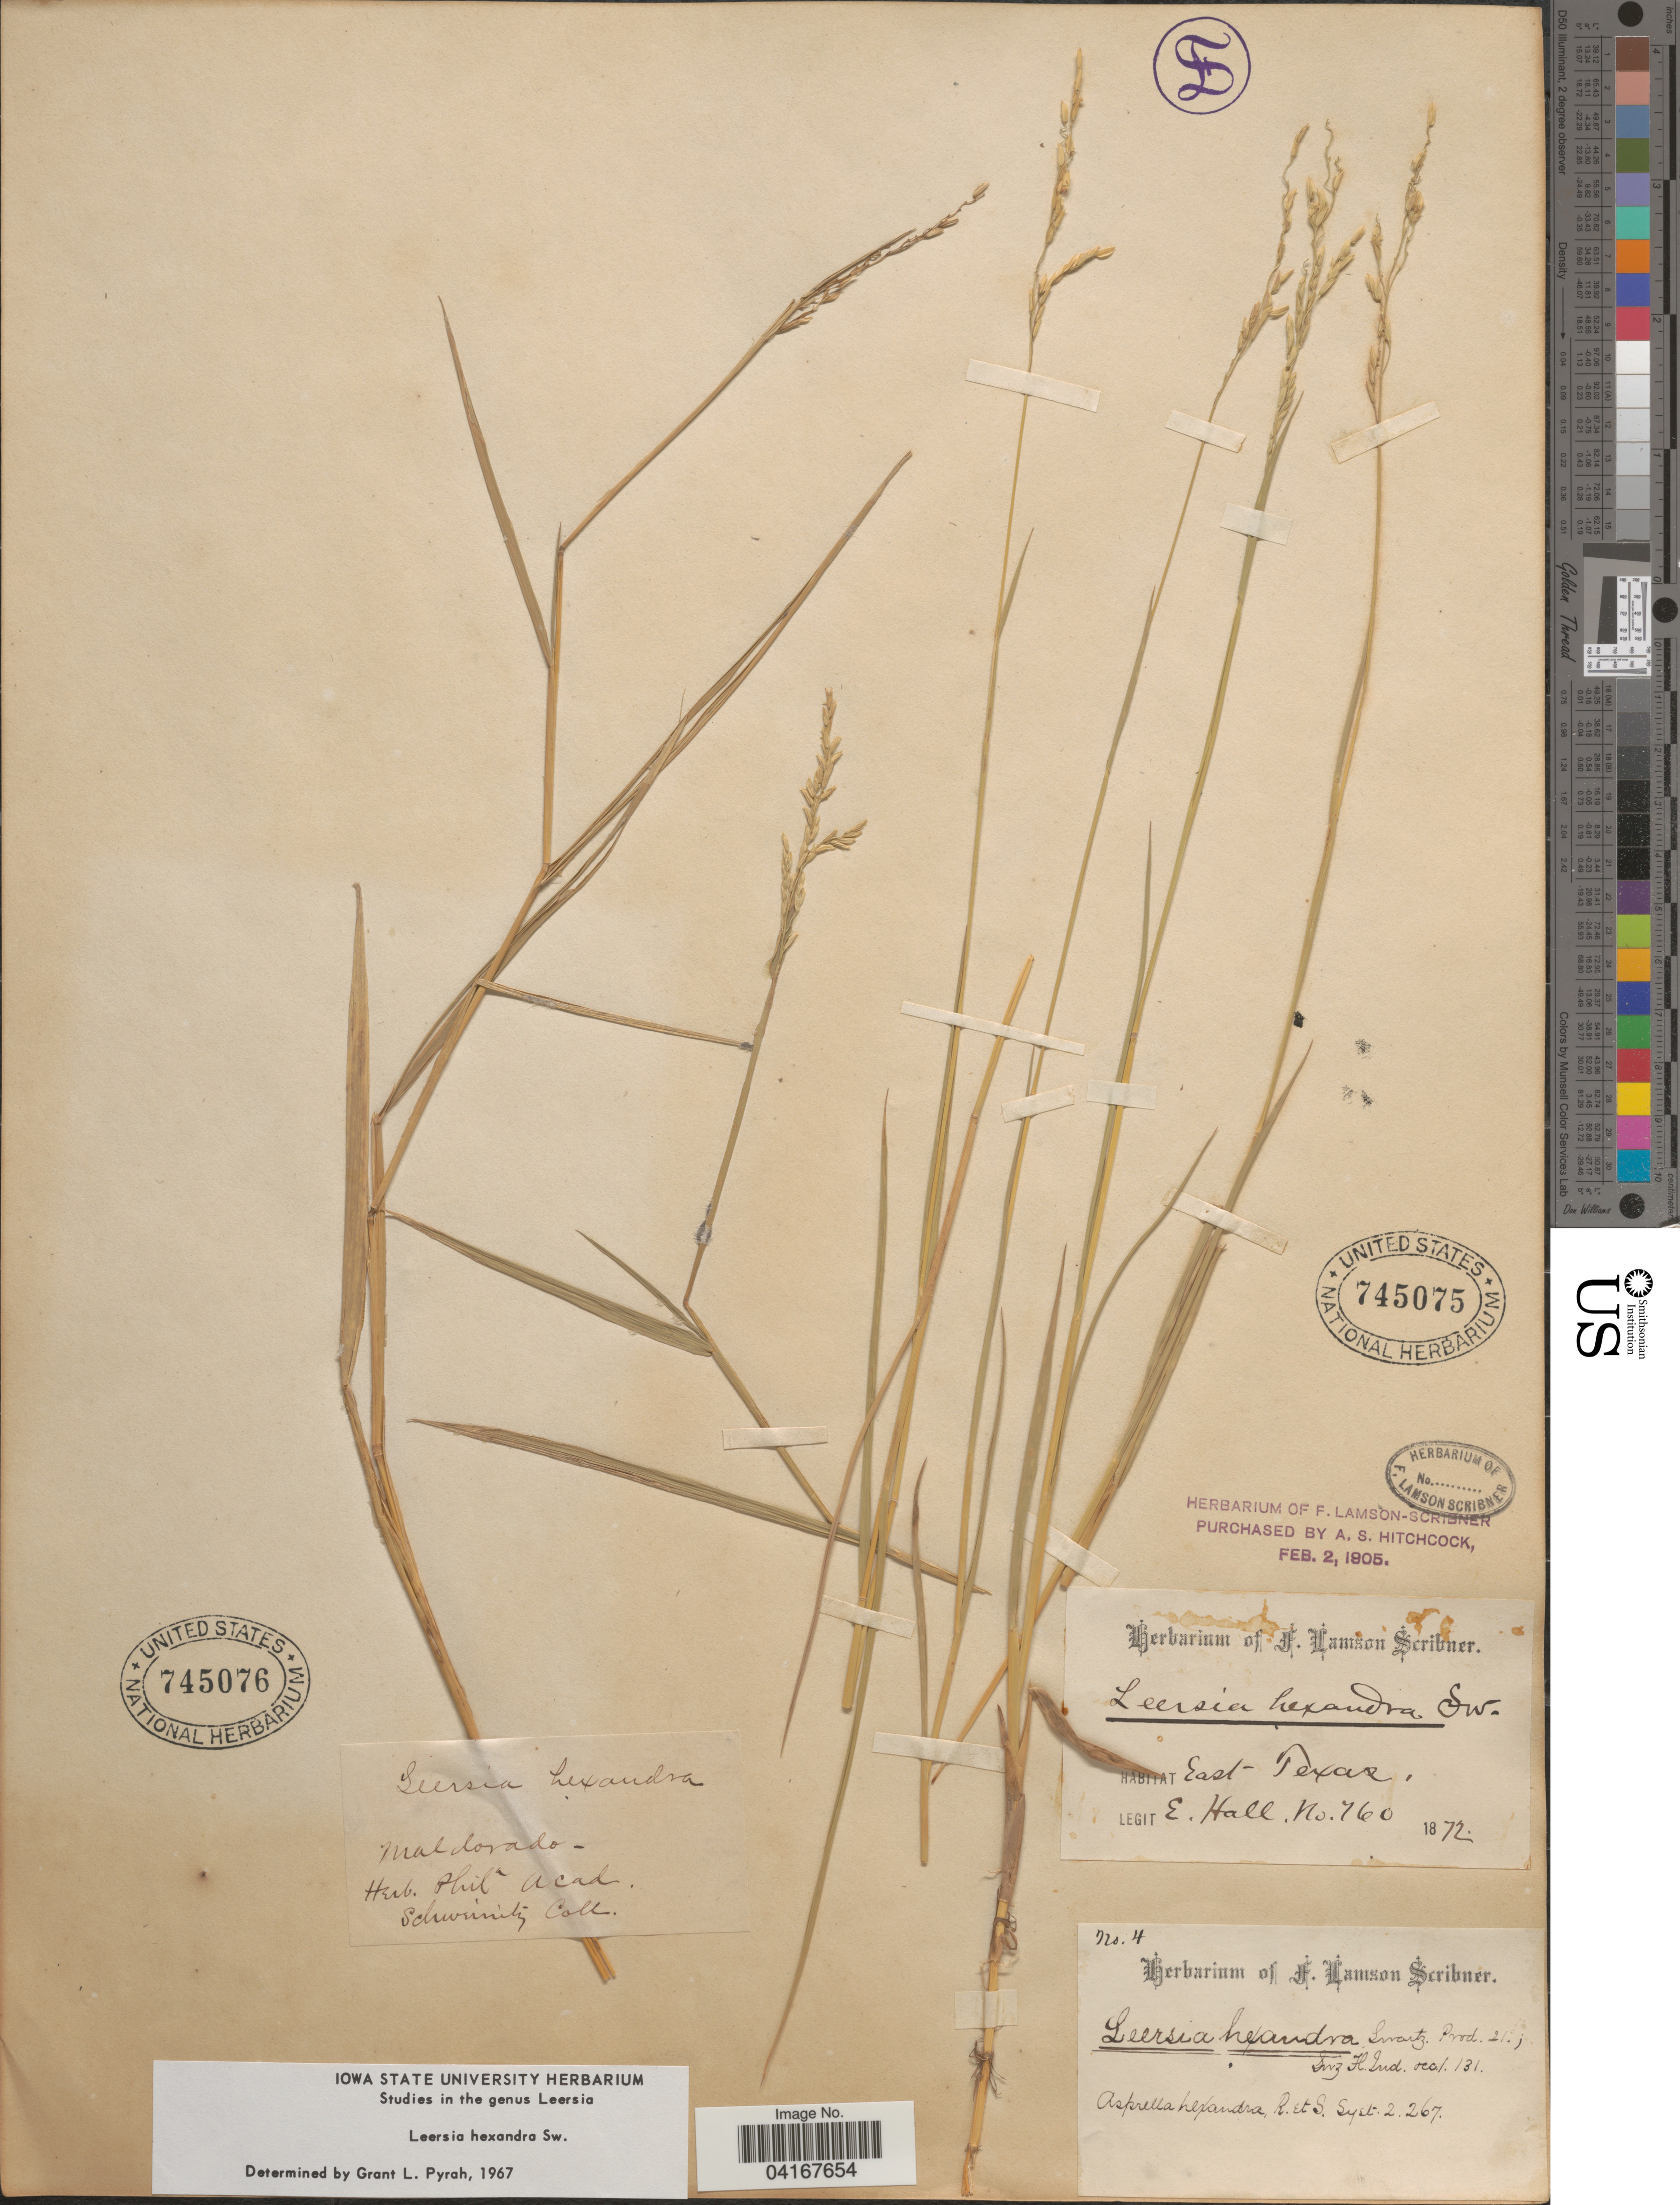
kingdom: Plantae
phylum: Tracheophyta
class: Liliopsida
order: Poales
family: Poaceae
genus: Leersia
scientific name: Leersia hexandra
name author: Sw.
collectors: E. Hall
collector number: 760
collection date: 1872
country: United States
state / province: Texas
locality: East Texas.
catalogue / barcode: US 745075-2